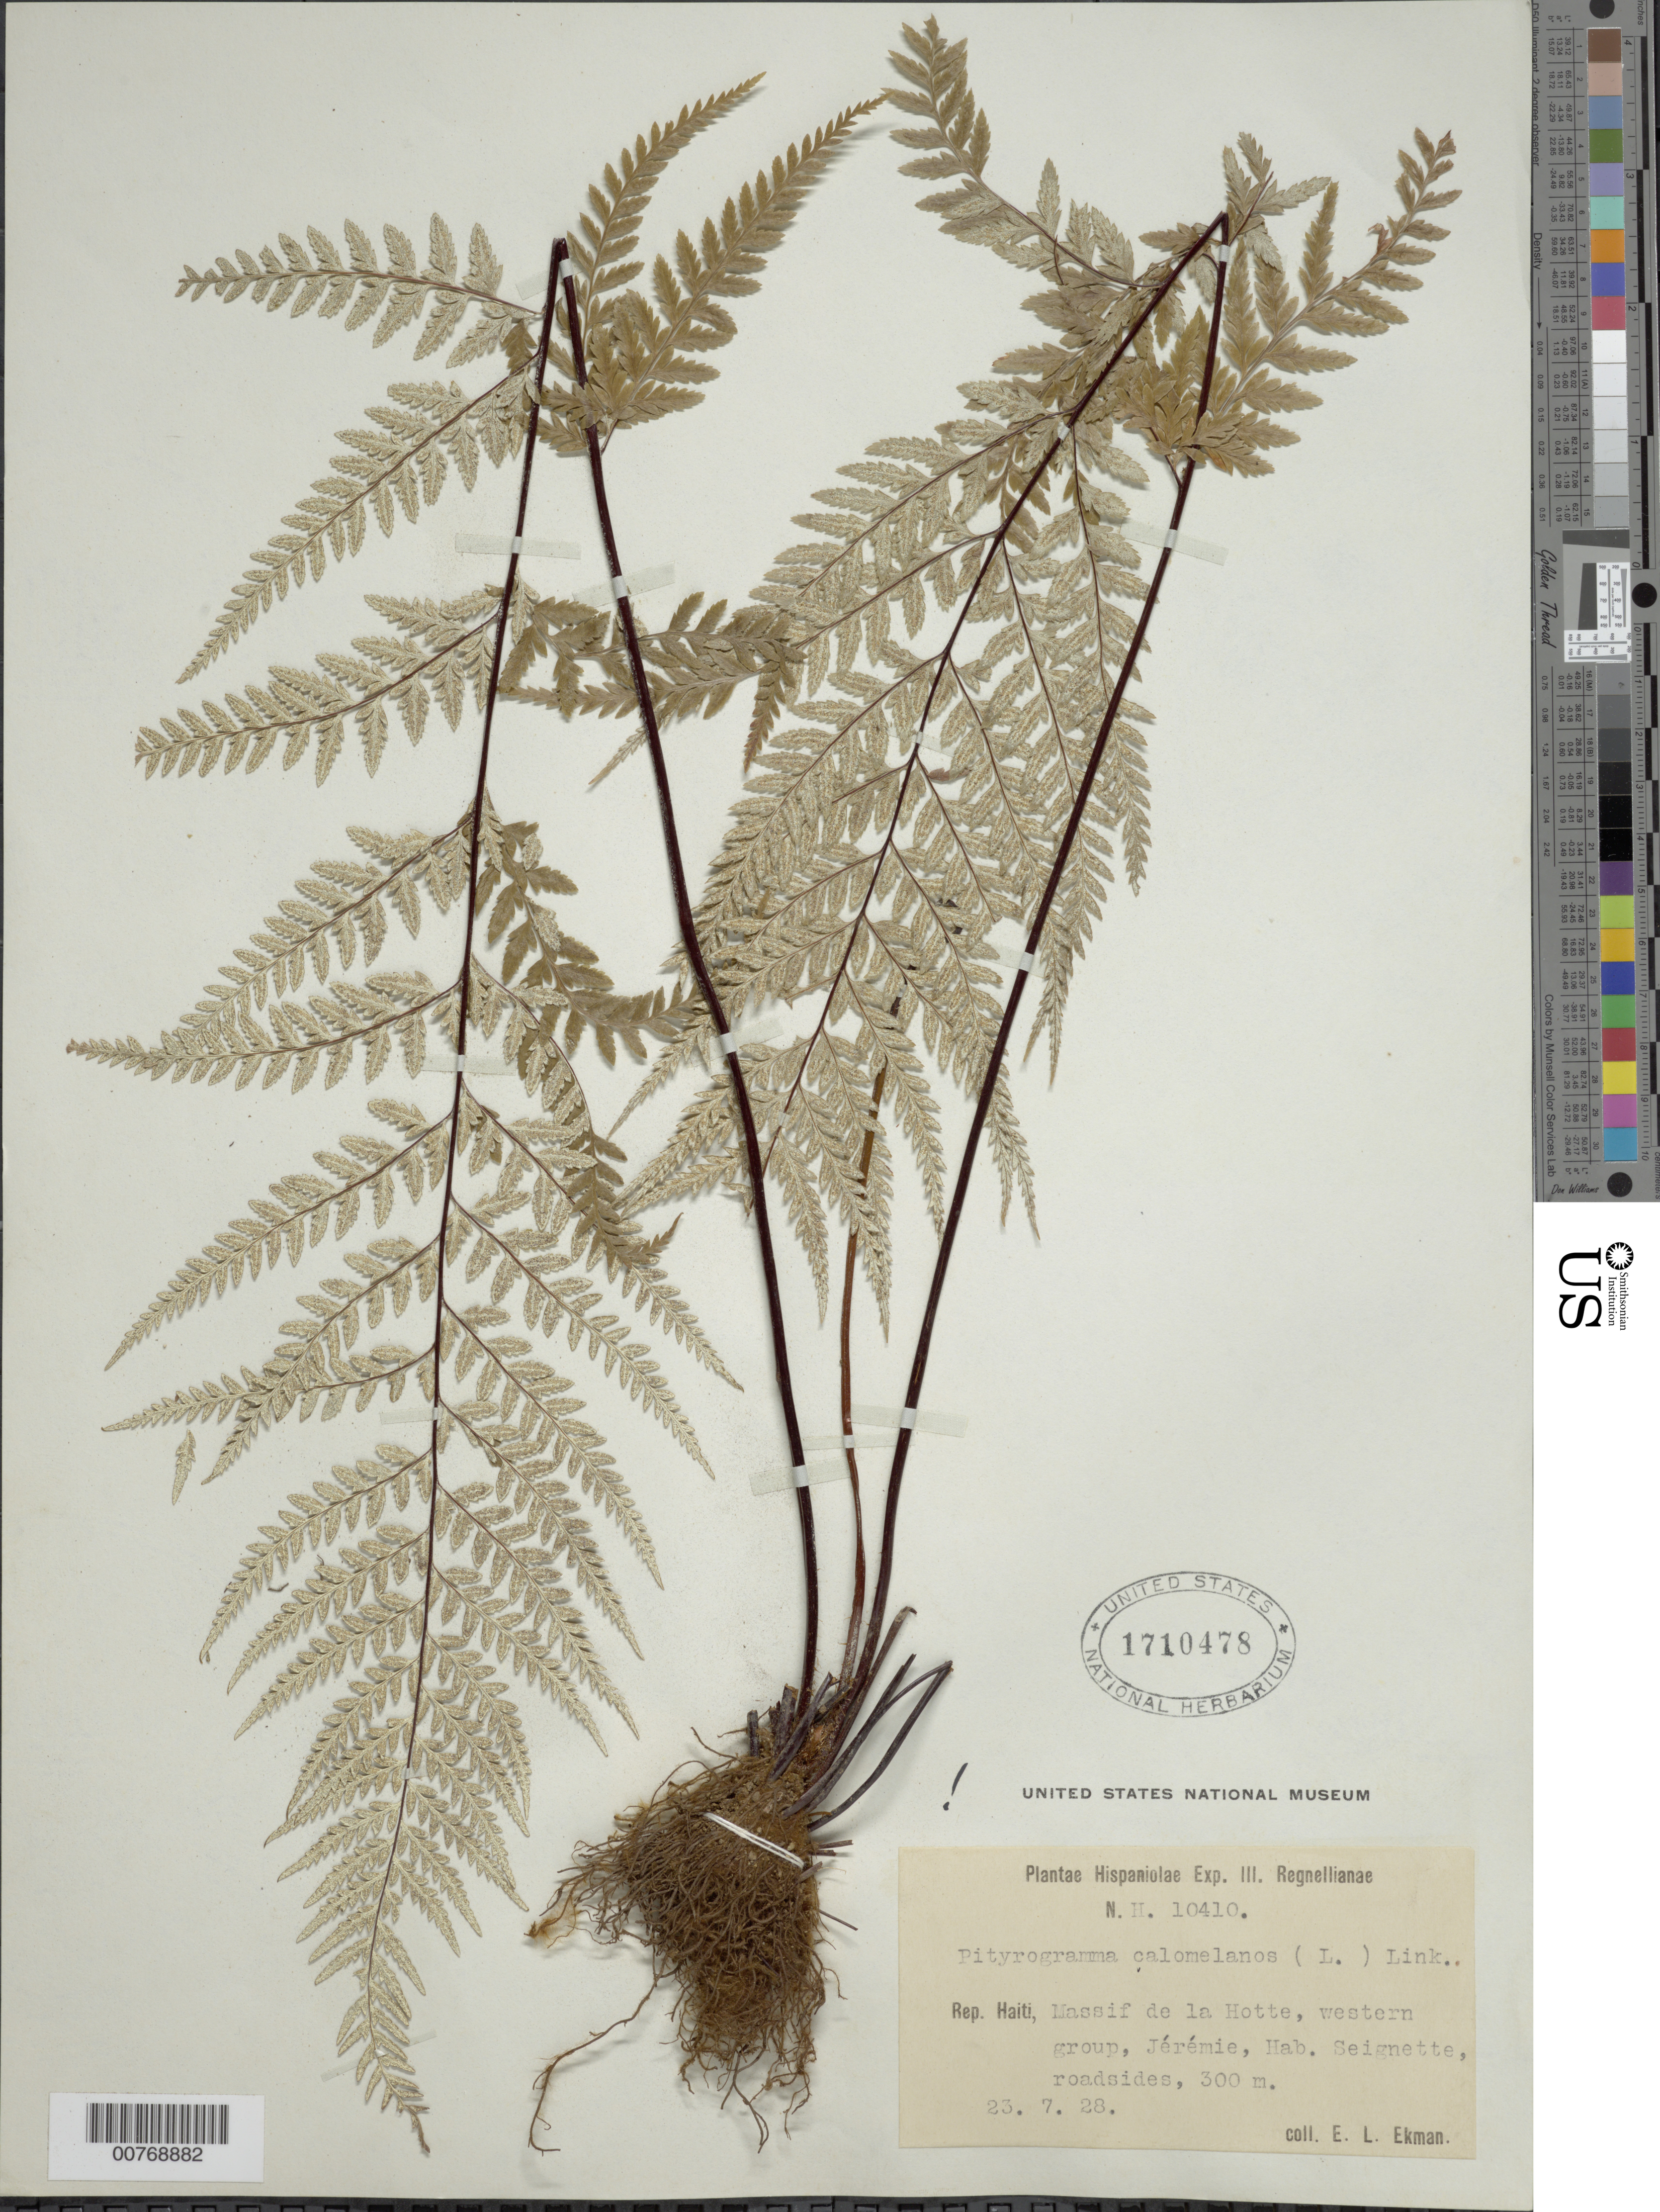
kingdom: Plantae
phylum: Tracheophyta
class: Polypodiopsida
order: Polypodiales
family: Pteridaceae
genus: Pityrogramma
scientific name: Pityrogramma calomelanos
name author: (L.) Link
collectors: E. L. Ekman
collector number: H 10410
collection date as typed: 23 Jul 1928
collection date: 1928-07-23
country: Haiti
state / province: Sud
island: Hispaniola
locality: Massif de la Hotte, western group, Jérémie, Hab. Seignette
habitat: Roadsides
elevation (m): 300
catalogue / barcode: US 1710478